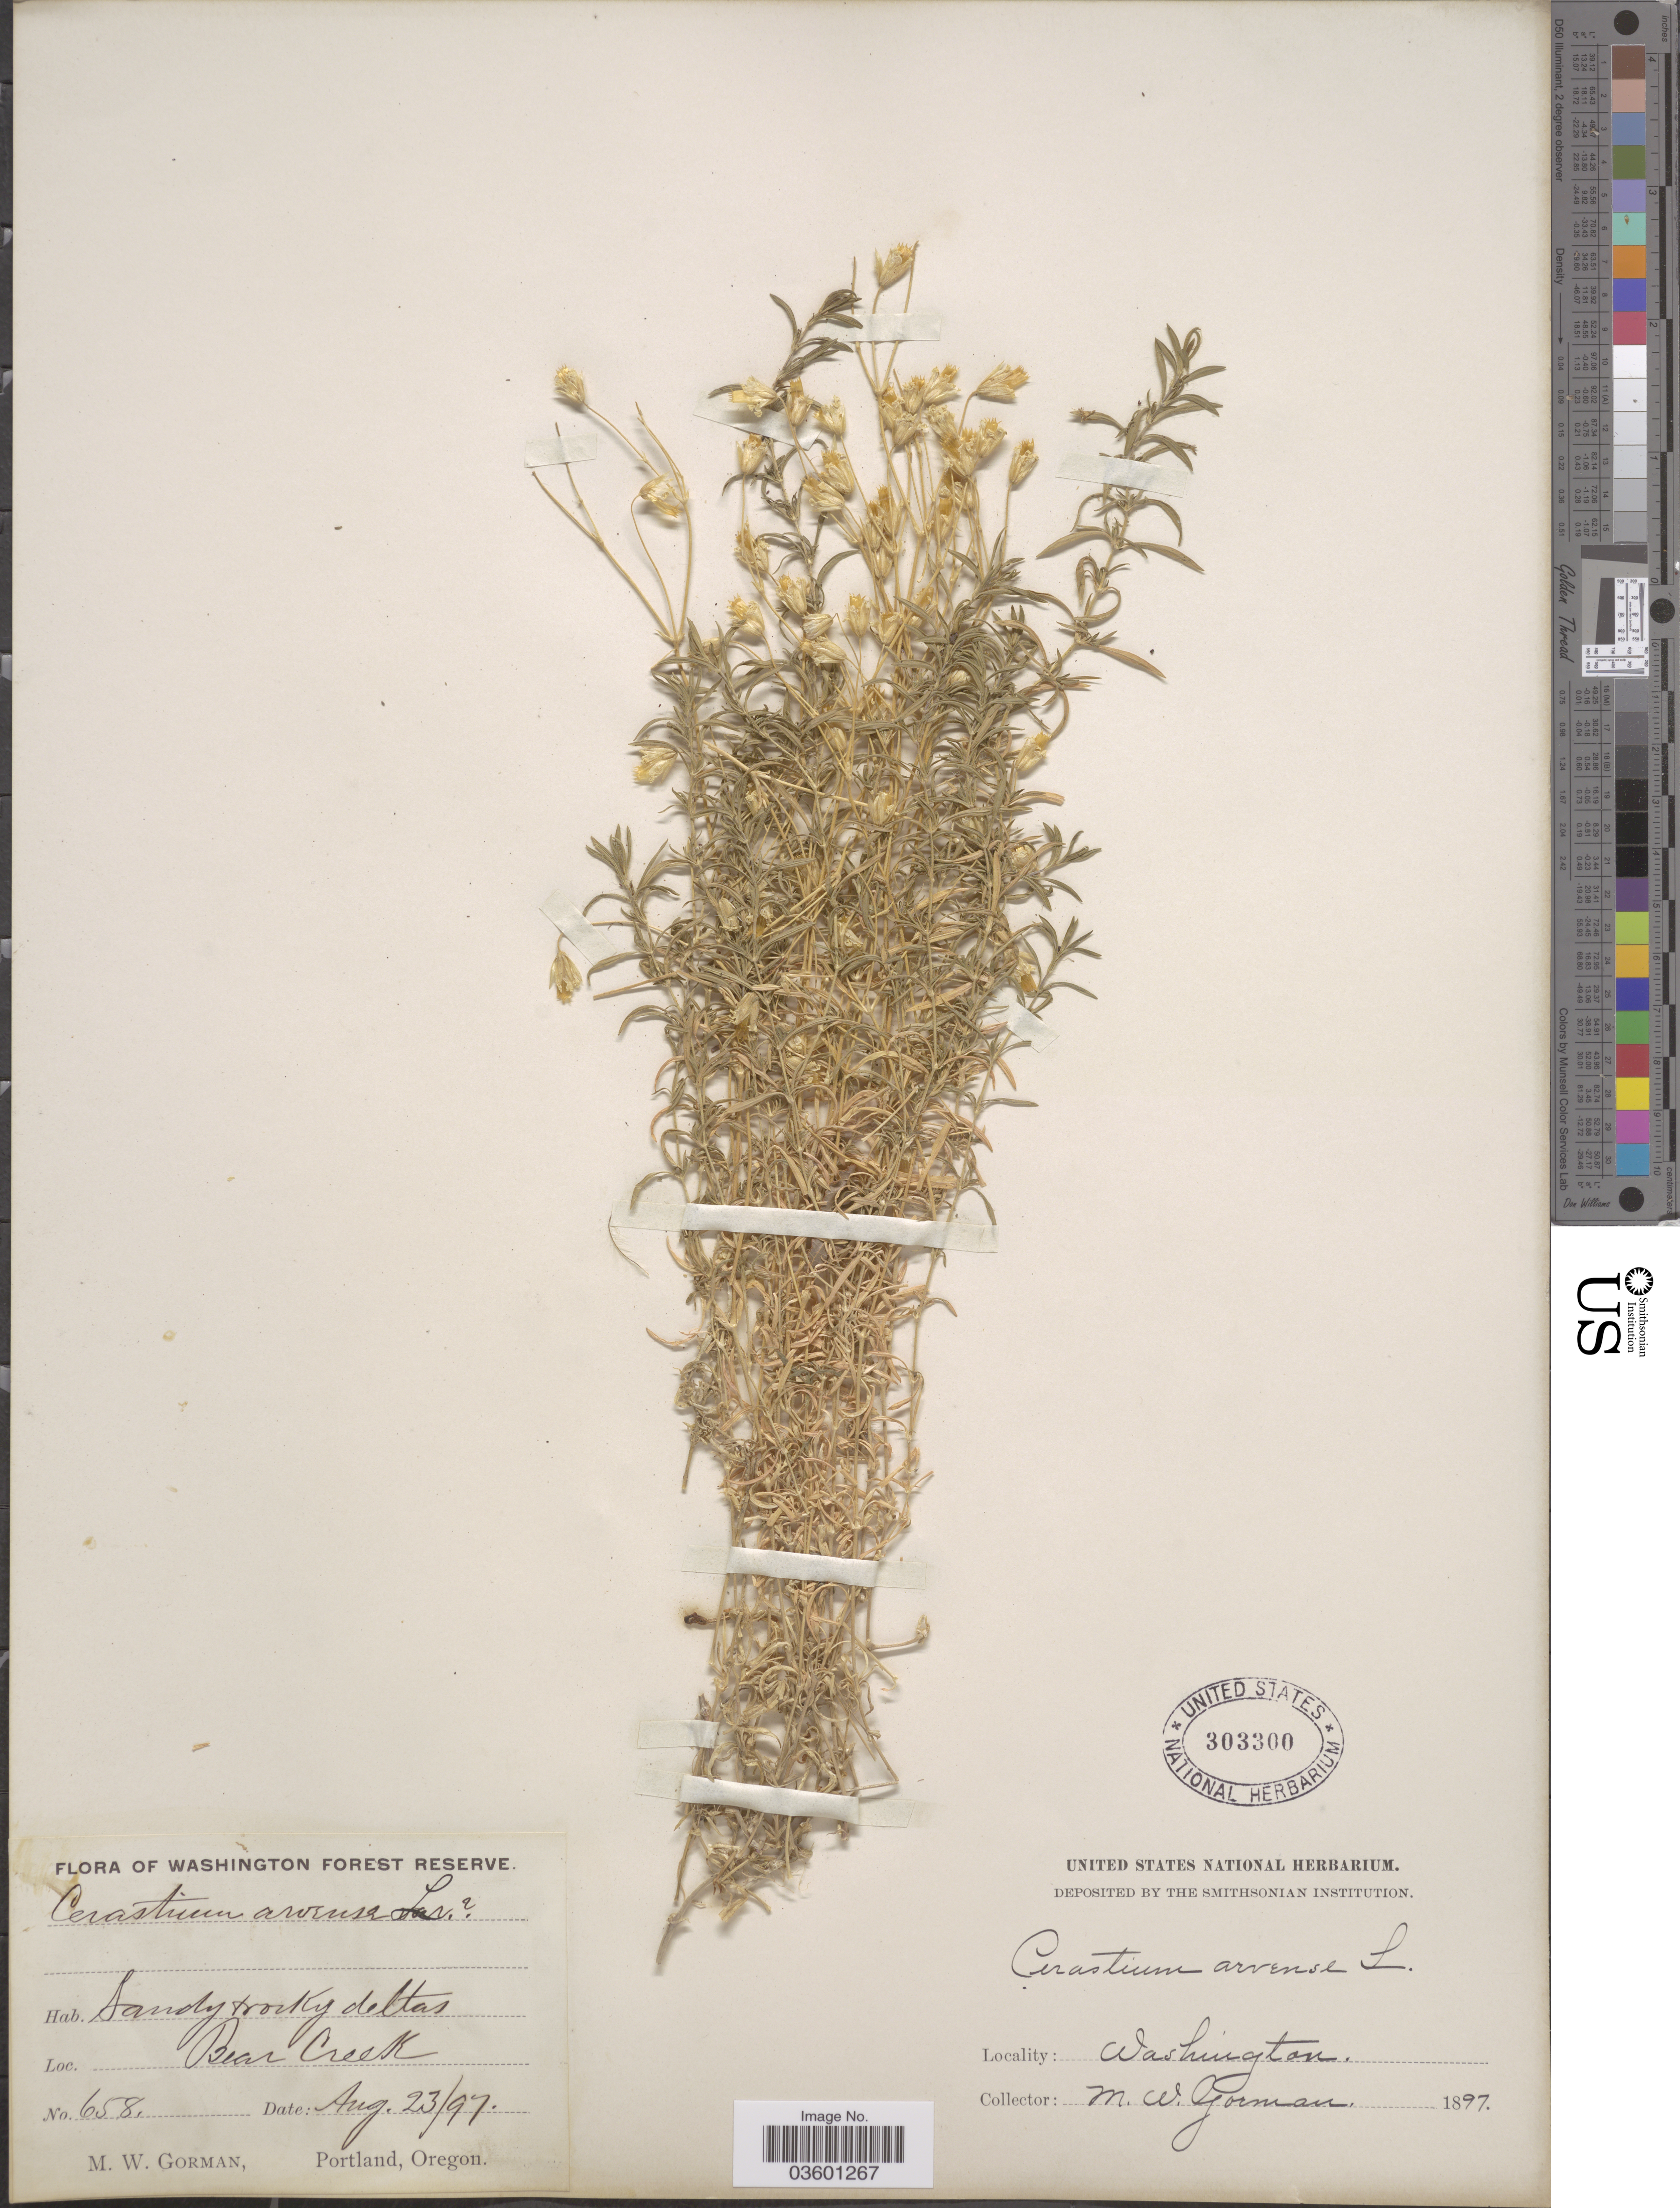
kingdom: Plantae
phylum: Tracheophyta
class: Magnoliopsida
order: Caryophyllales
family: Caryophyllaceae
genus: Cerastium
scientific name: Cerastium arvense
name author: L.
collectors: M. W. Gorman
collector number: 658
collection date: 1897-08-23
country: United States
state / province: Washington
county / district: Kittitas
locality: Washington Forest Reserve. Sandy rocky deltas. Bear Creek.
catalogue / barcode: US 303300